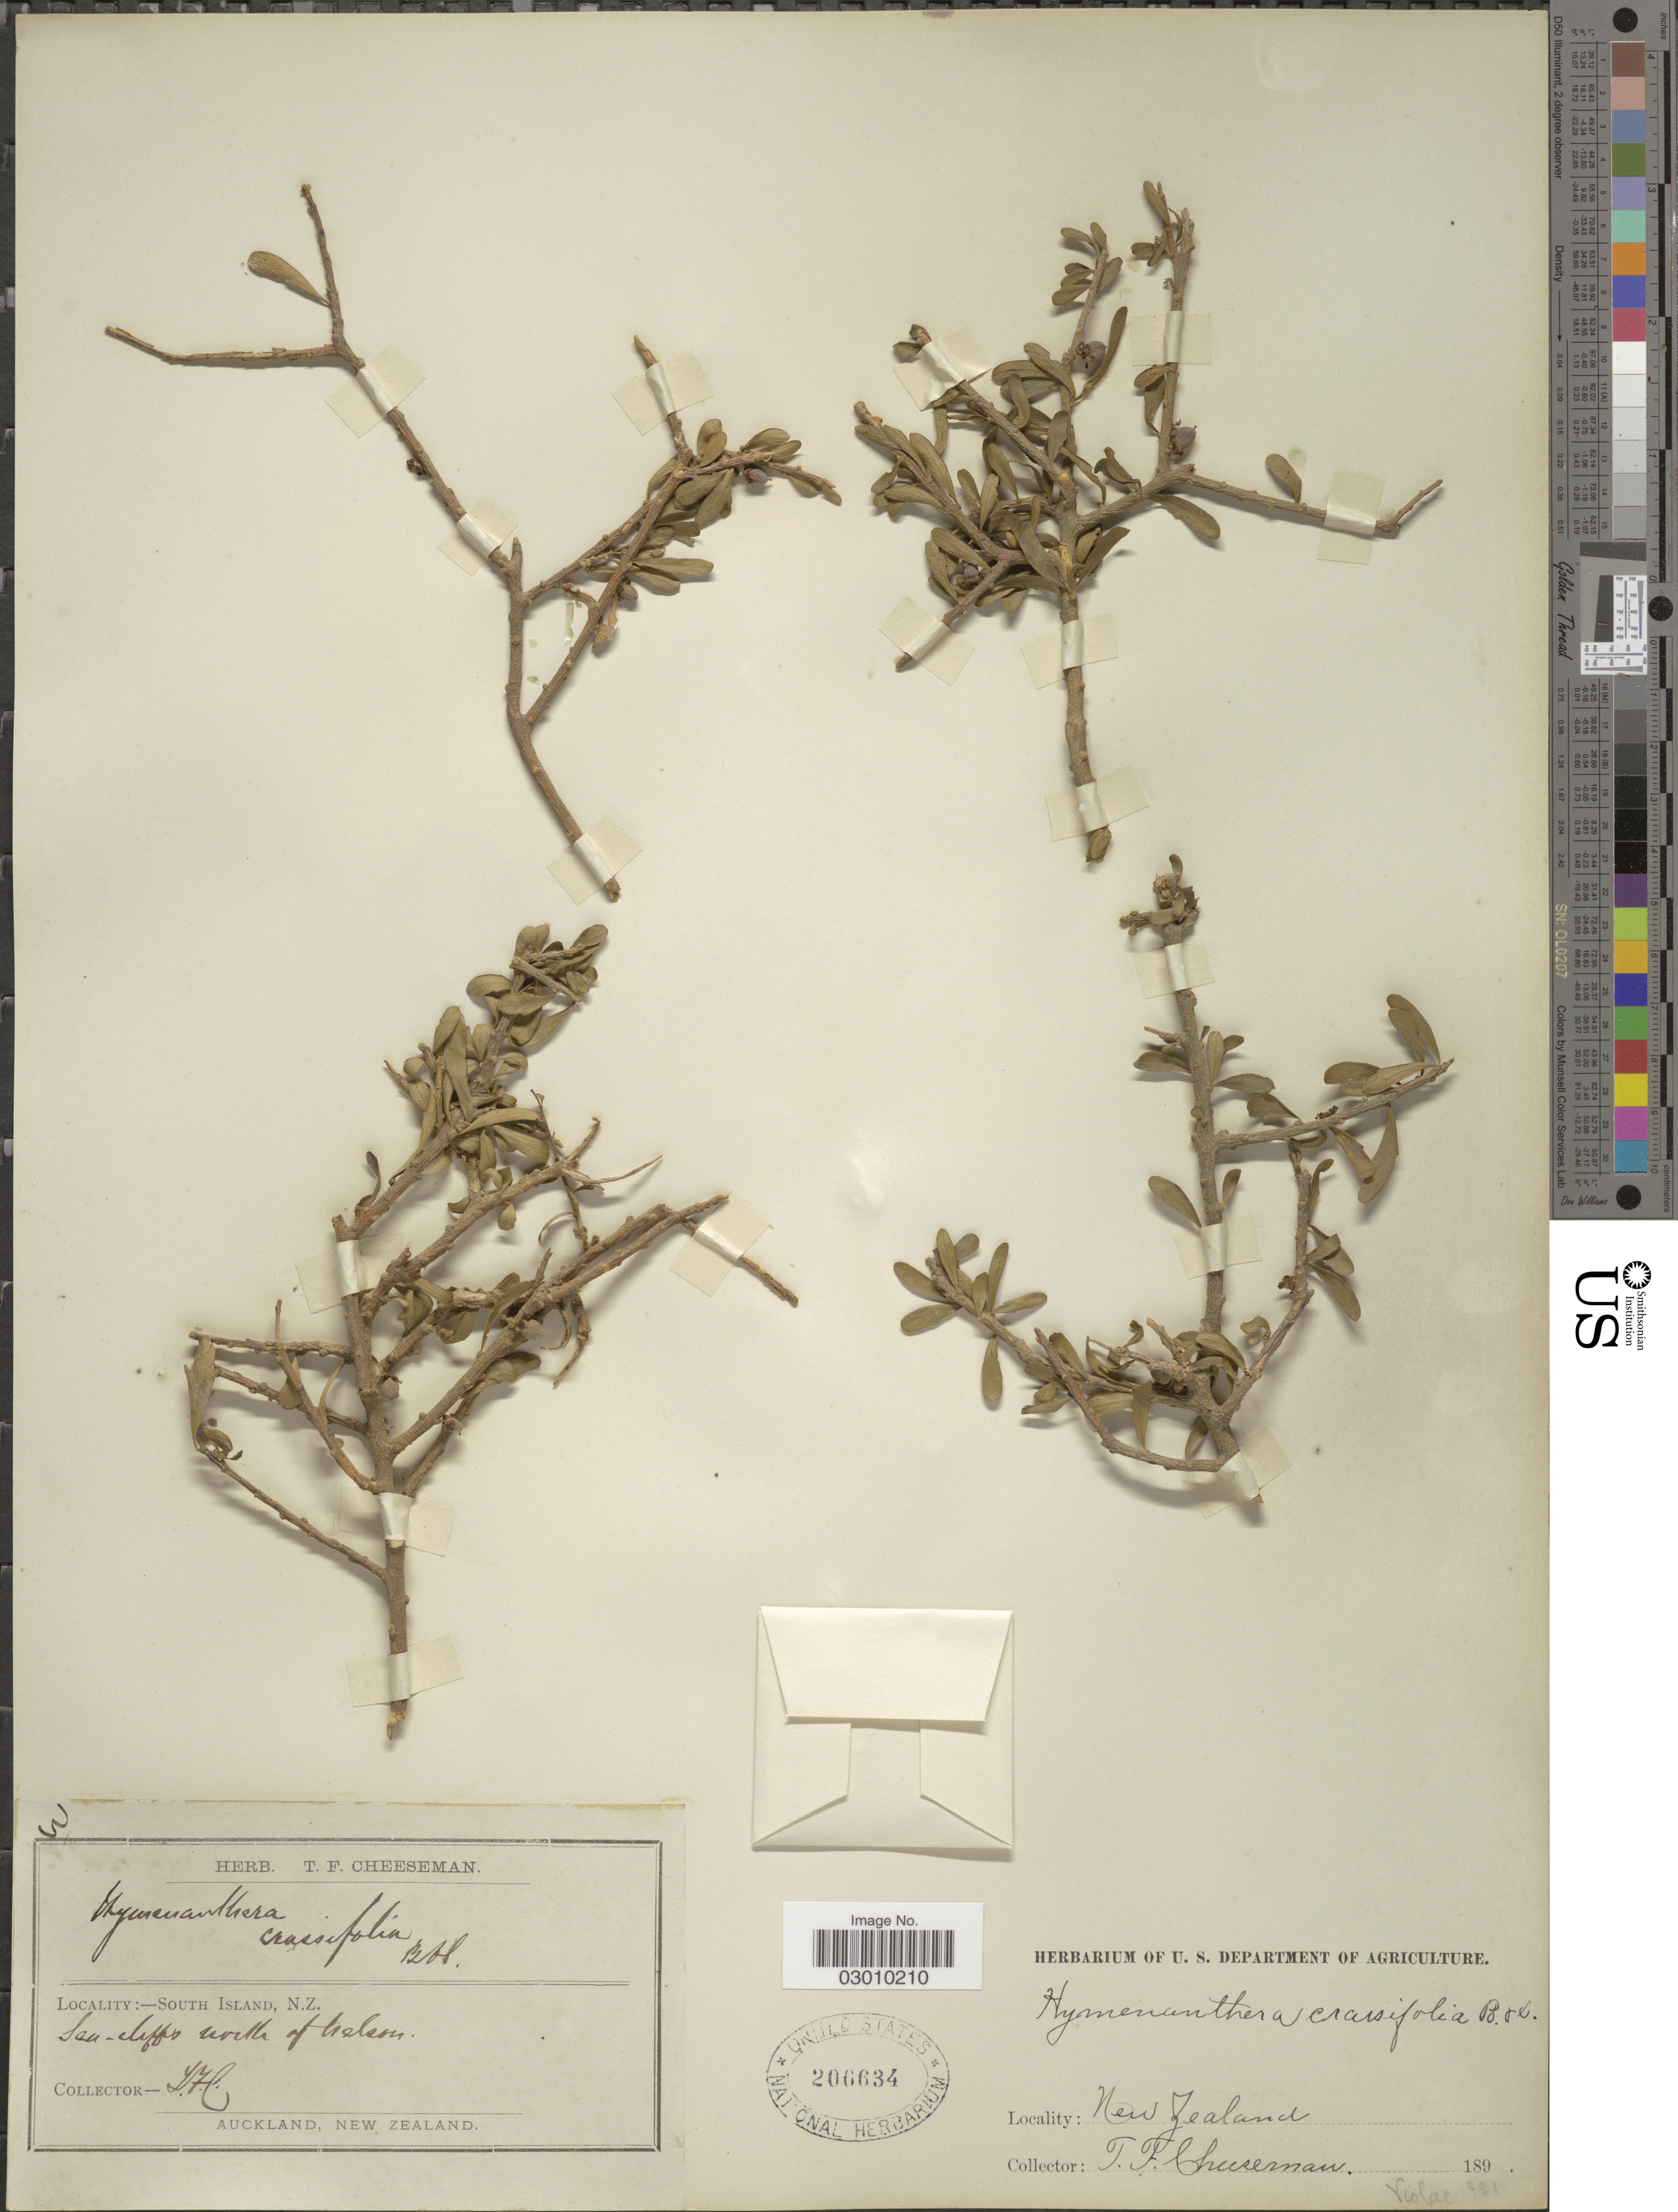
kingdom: Plantae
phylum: Tracheophyta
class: Magnoliopsida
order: Malpighiales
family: Violaceae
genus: Melicytus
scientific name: Melicytus crassifolius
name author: (Hook. f.) Garn.-Jones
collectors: T. F. Cheeseman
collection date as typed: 189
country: New Zealand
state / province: Nelson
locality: South Island, N.Z. North of Nelson.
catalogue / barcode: US 206634